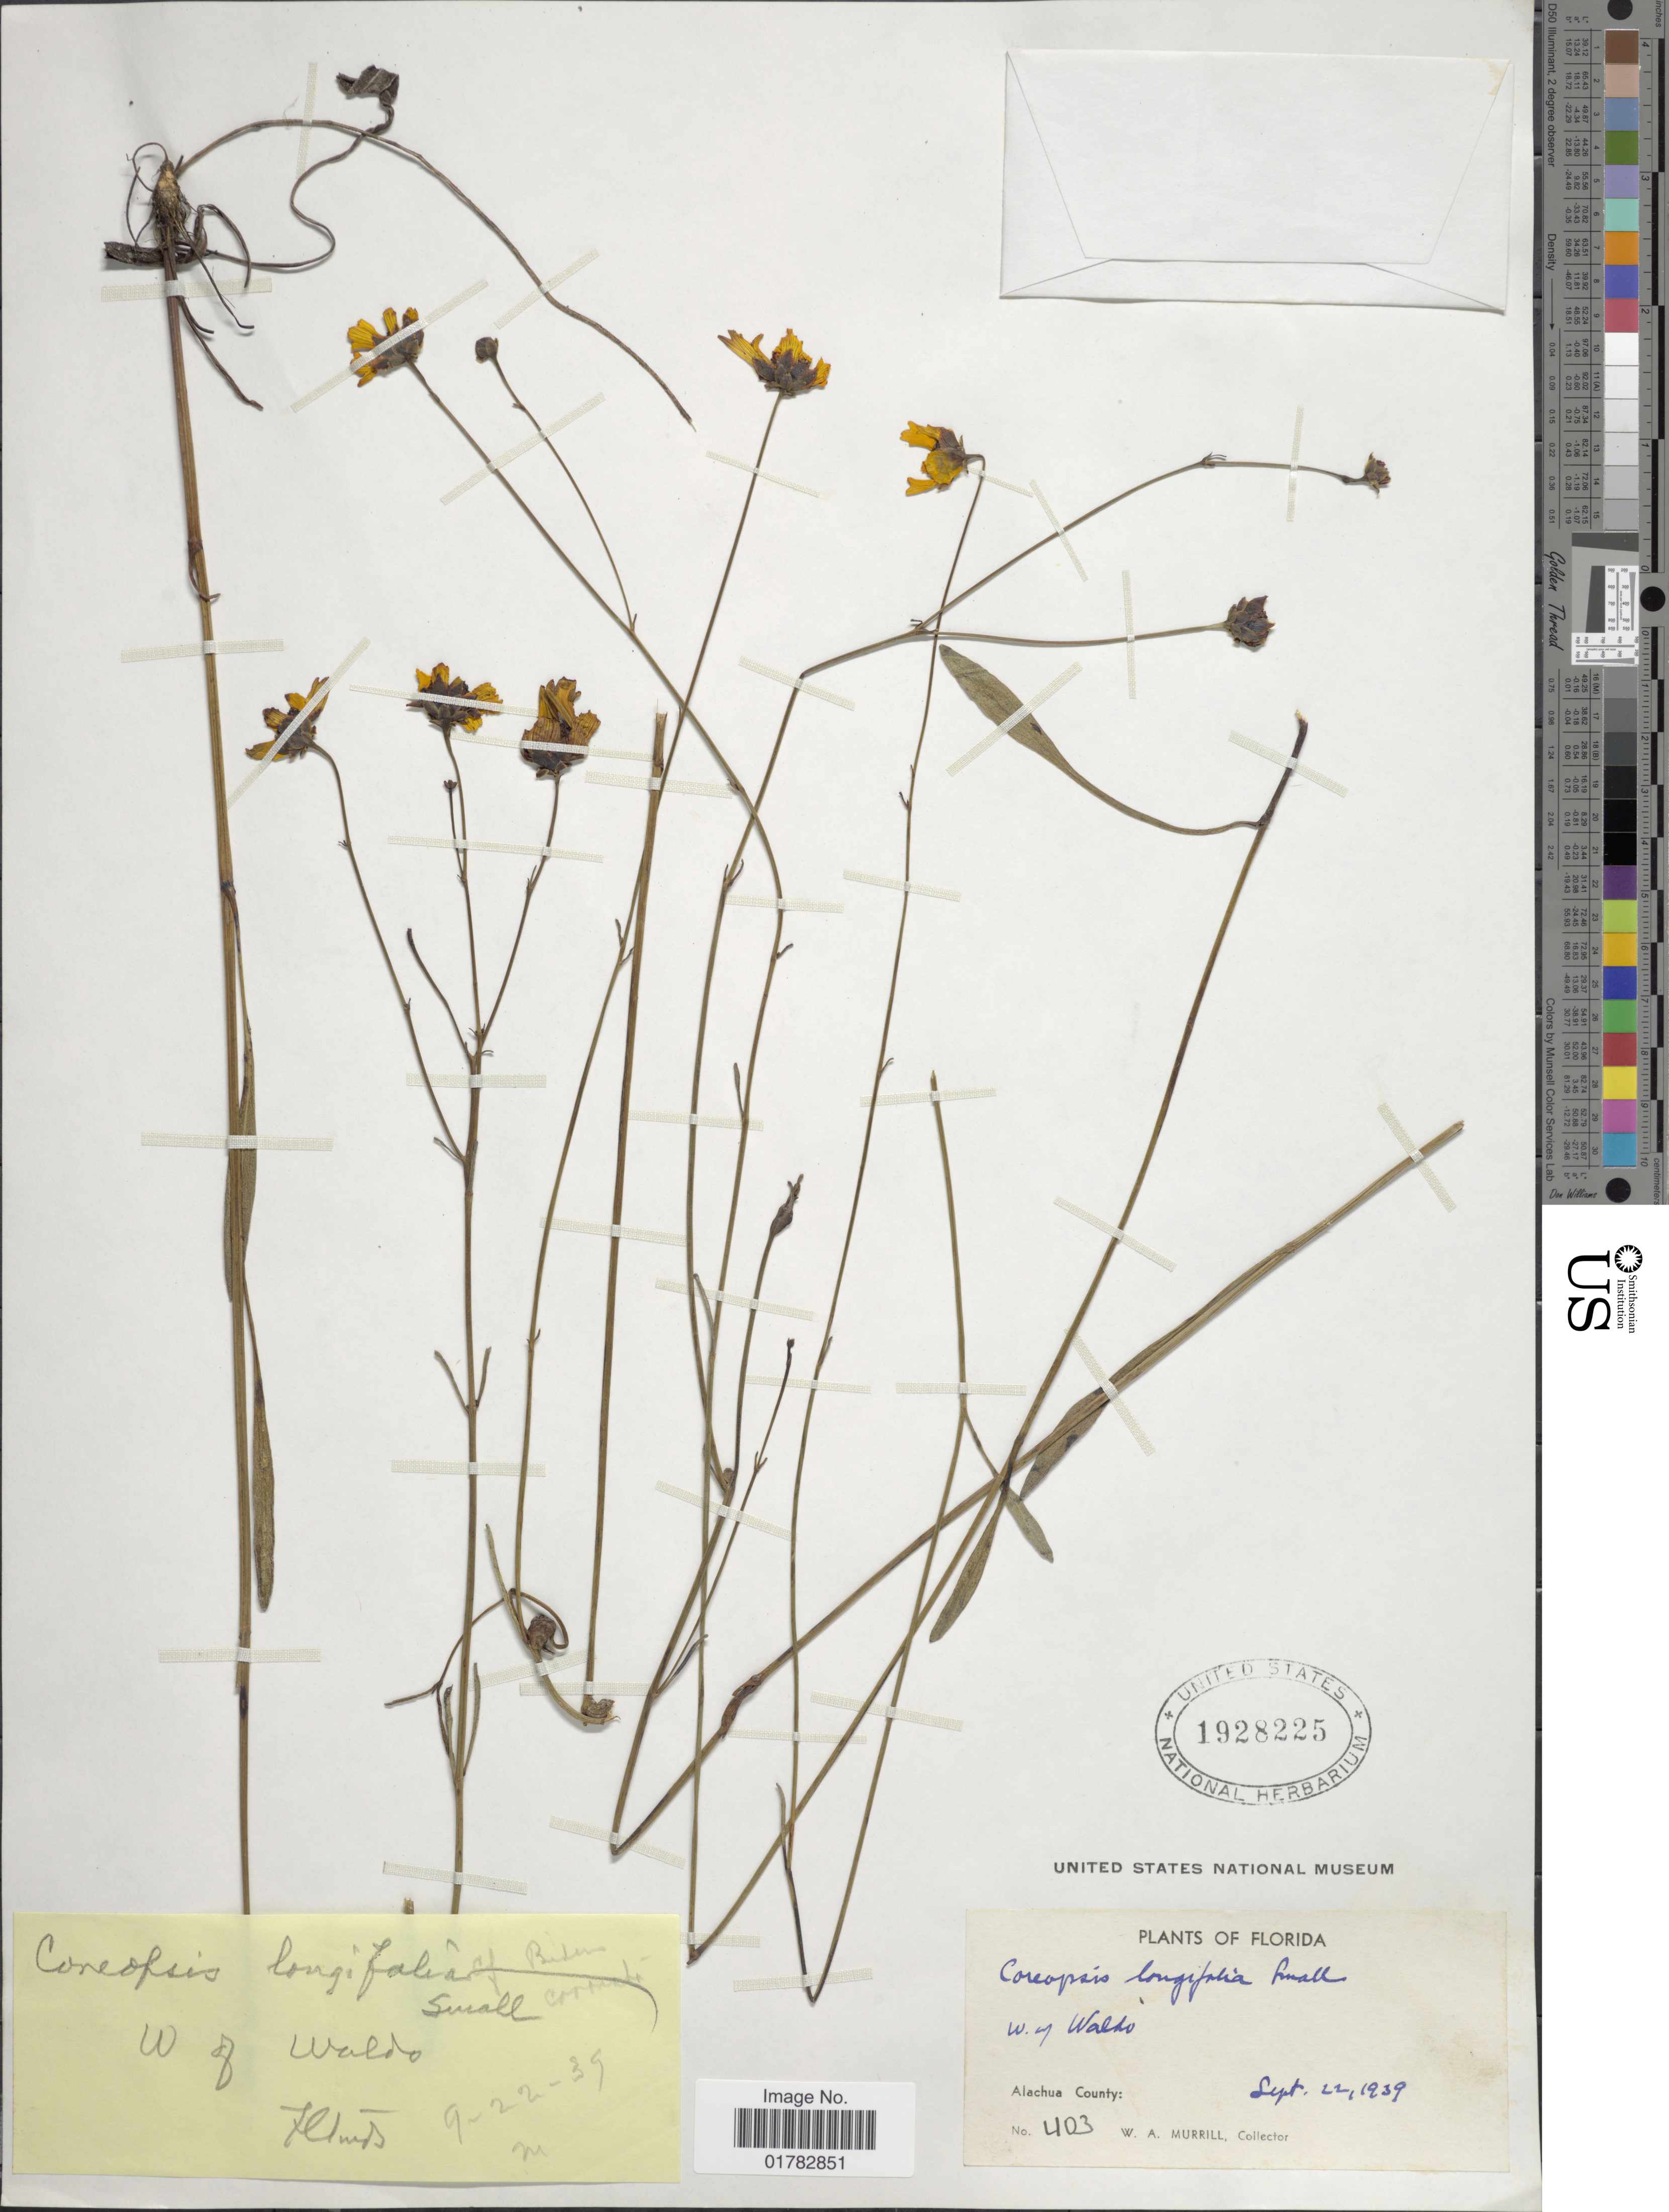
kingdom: Plantae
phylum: Tracheophyta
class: Magnoliopsida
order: Asterales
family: Asteraceae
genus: Coreopsis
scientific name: Coreopsis longifolia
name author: Small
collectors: W. A. Murrill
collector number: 403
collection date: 1939-09-22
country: United States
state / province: Florida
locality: W. of Waldo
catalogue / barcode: US 1928225